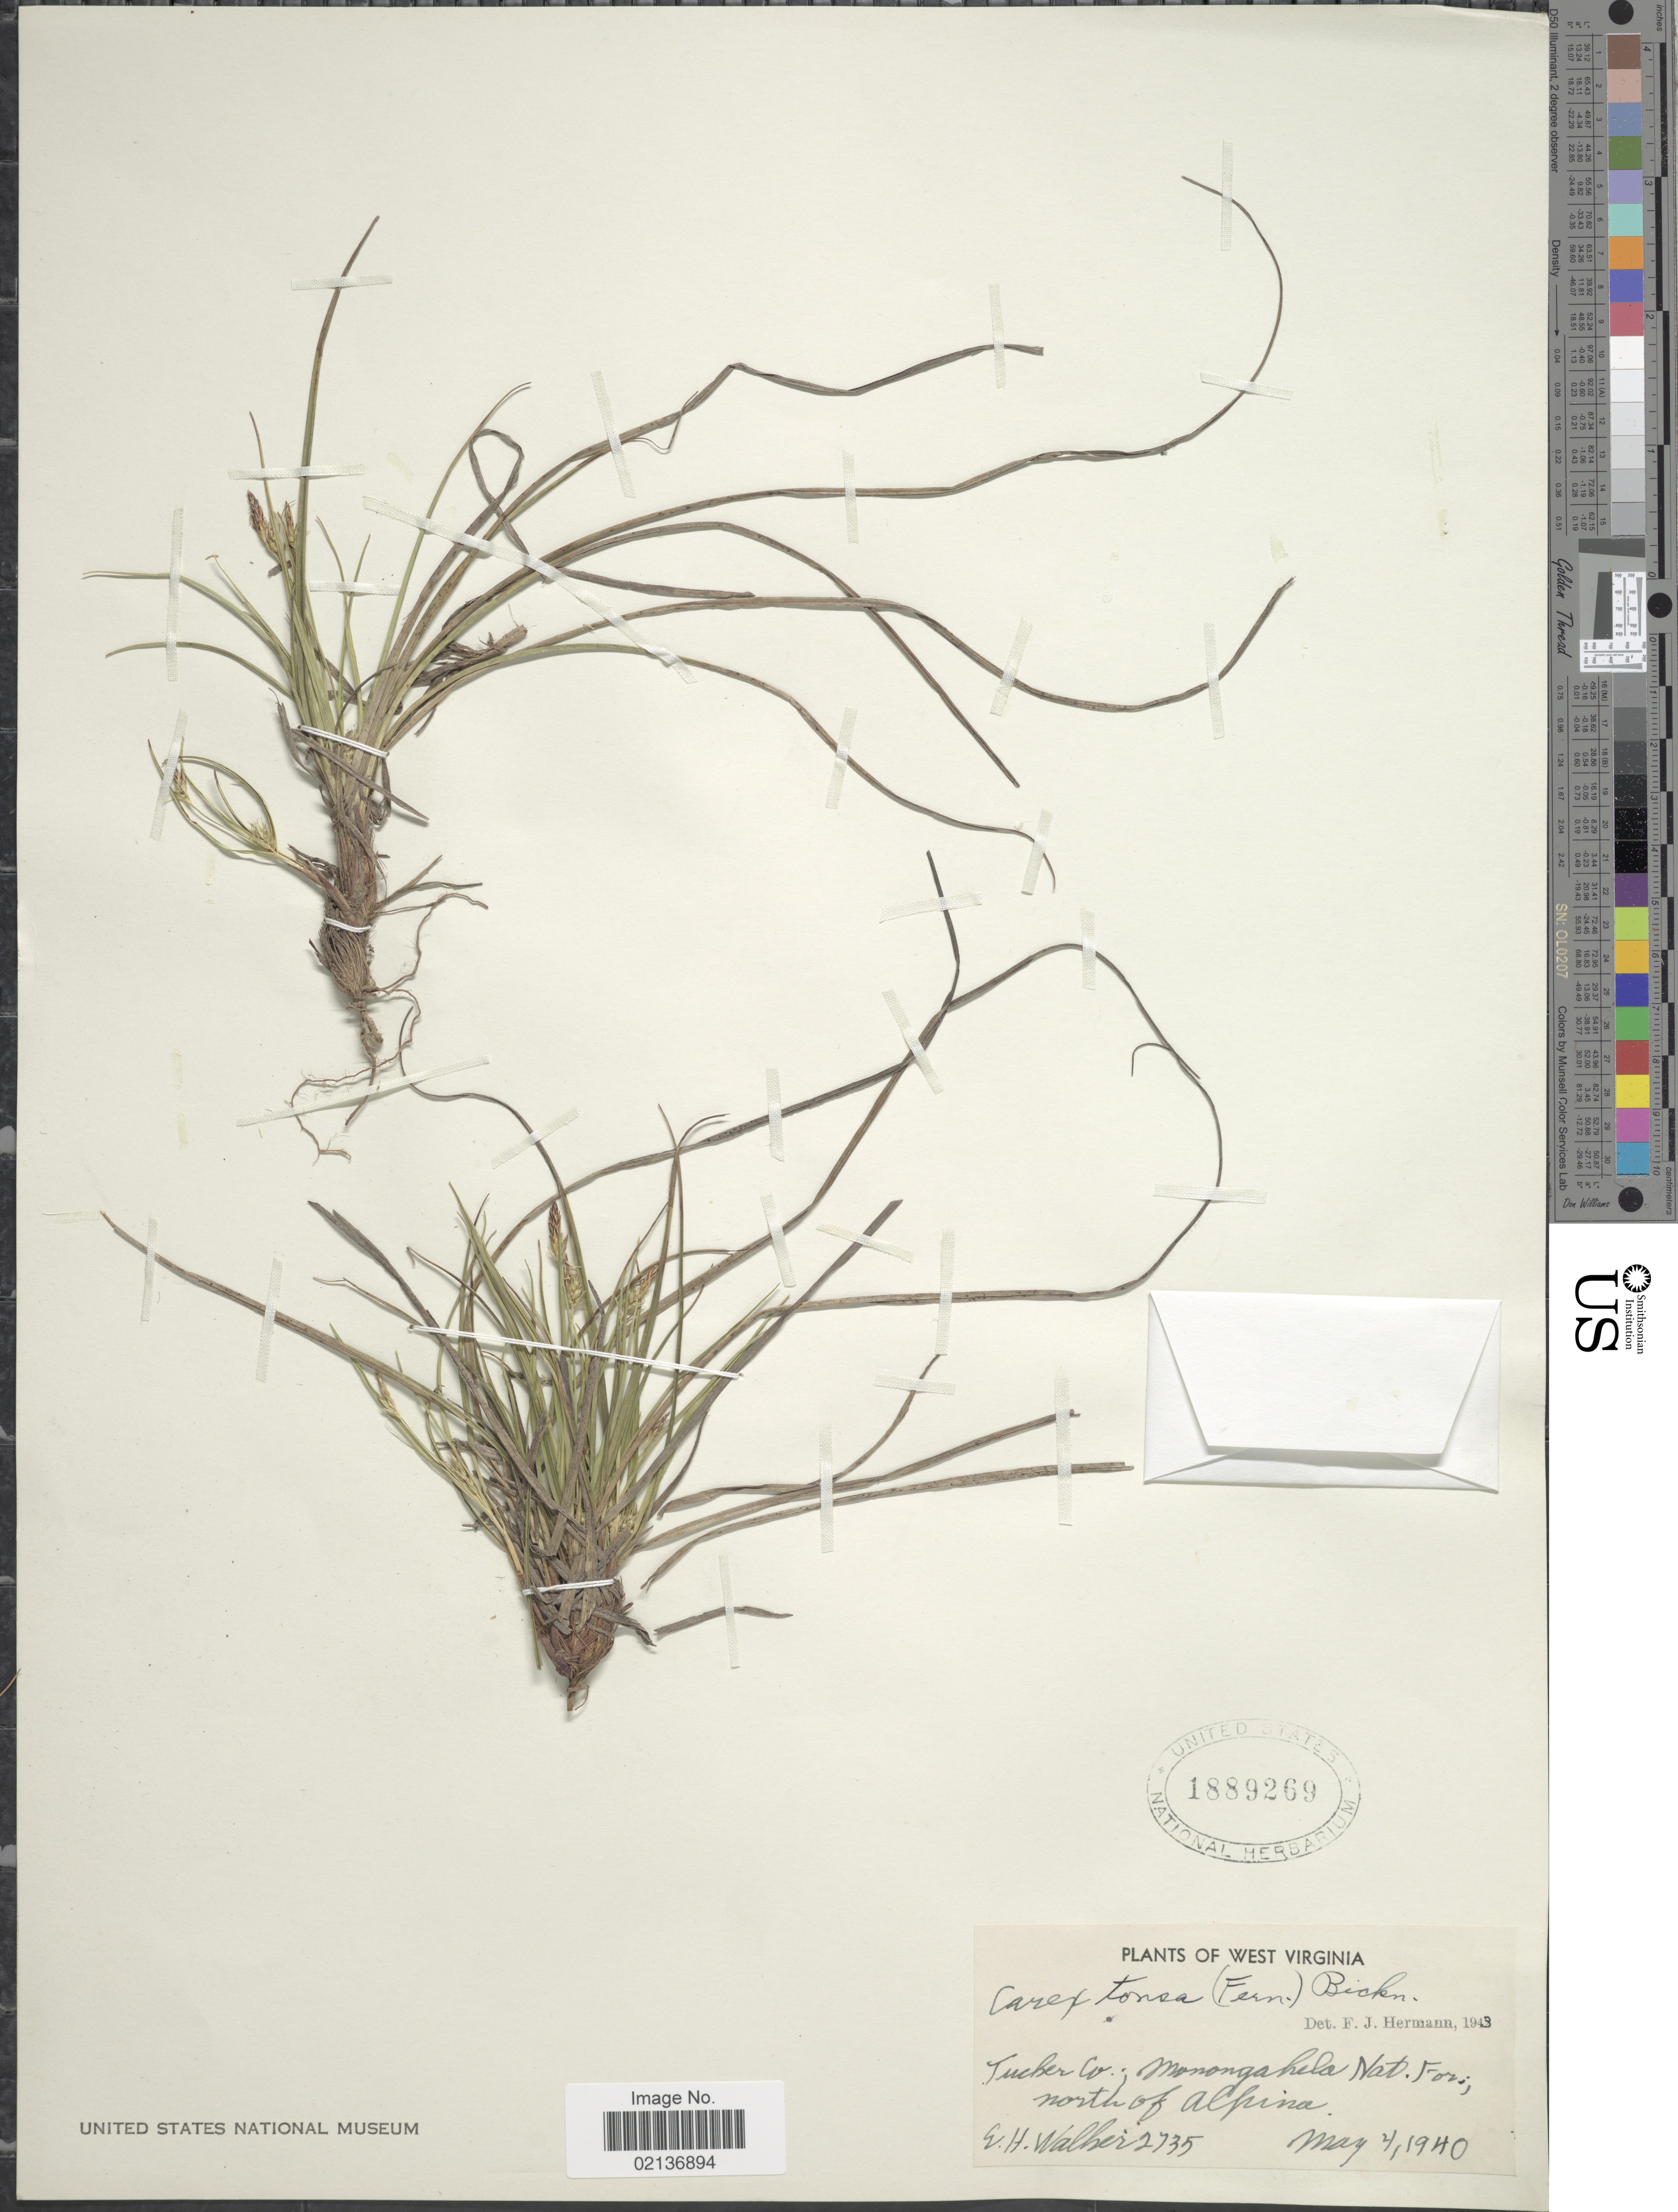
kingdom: Plantae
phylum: Tracheophyta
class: Liliopsida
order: Poales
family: Cyperaceae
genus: Carex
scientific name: Carex tonsa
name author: (Fernald) E.P. Bicknell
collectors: E. H. Walker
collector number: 2735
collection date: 1940-05-04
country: United States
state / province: West Virginia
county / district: Tucker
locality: Tucker Co. Monongahela Nat. For., North of Alpina.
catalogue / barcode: US 1889269